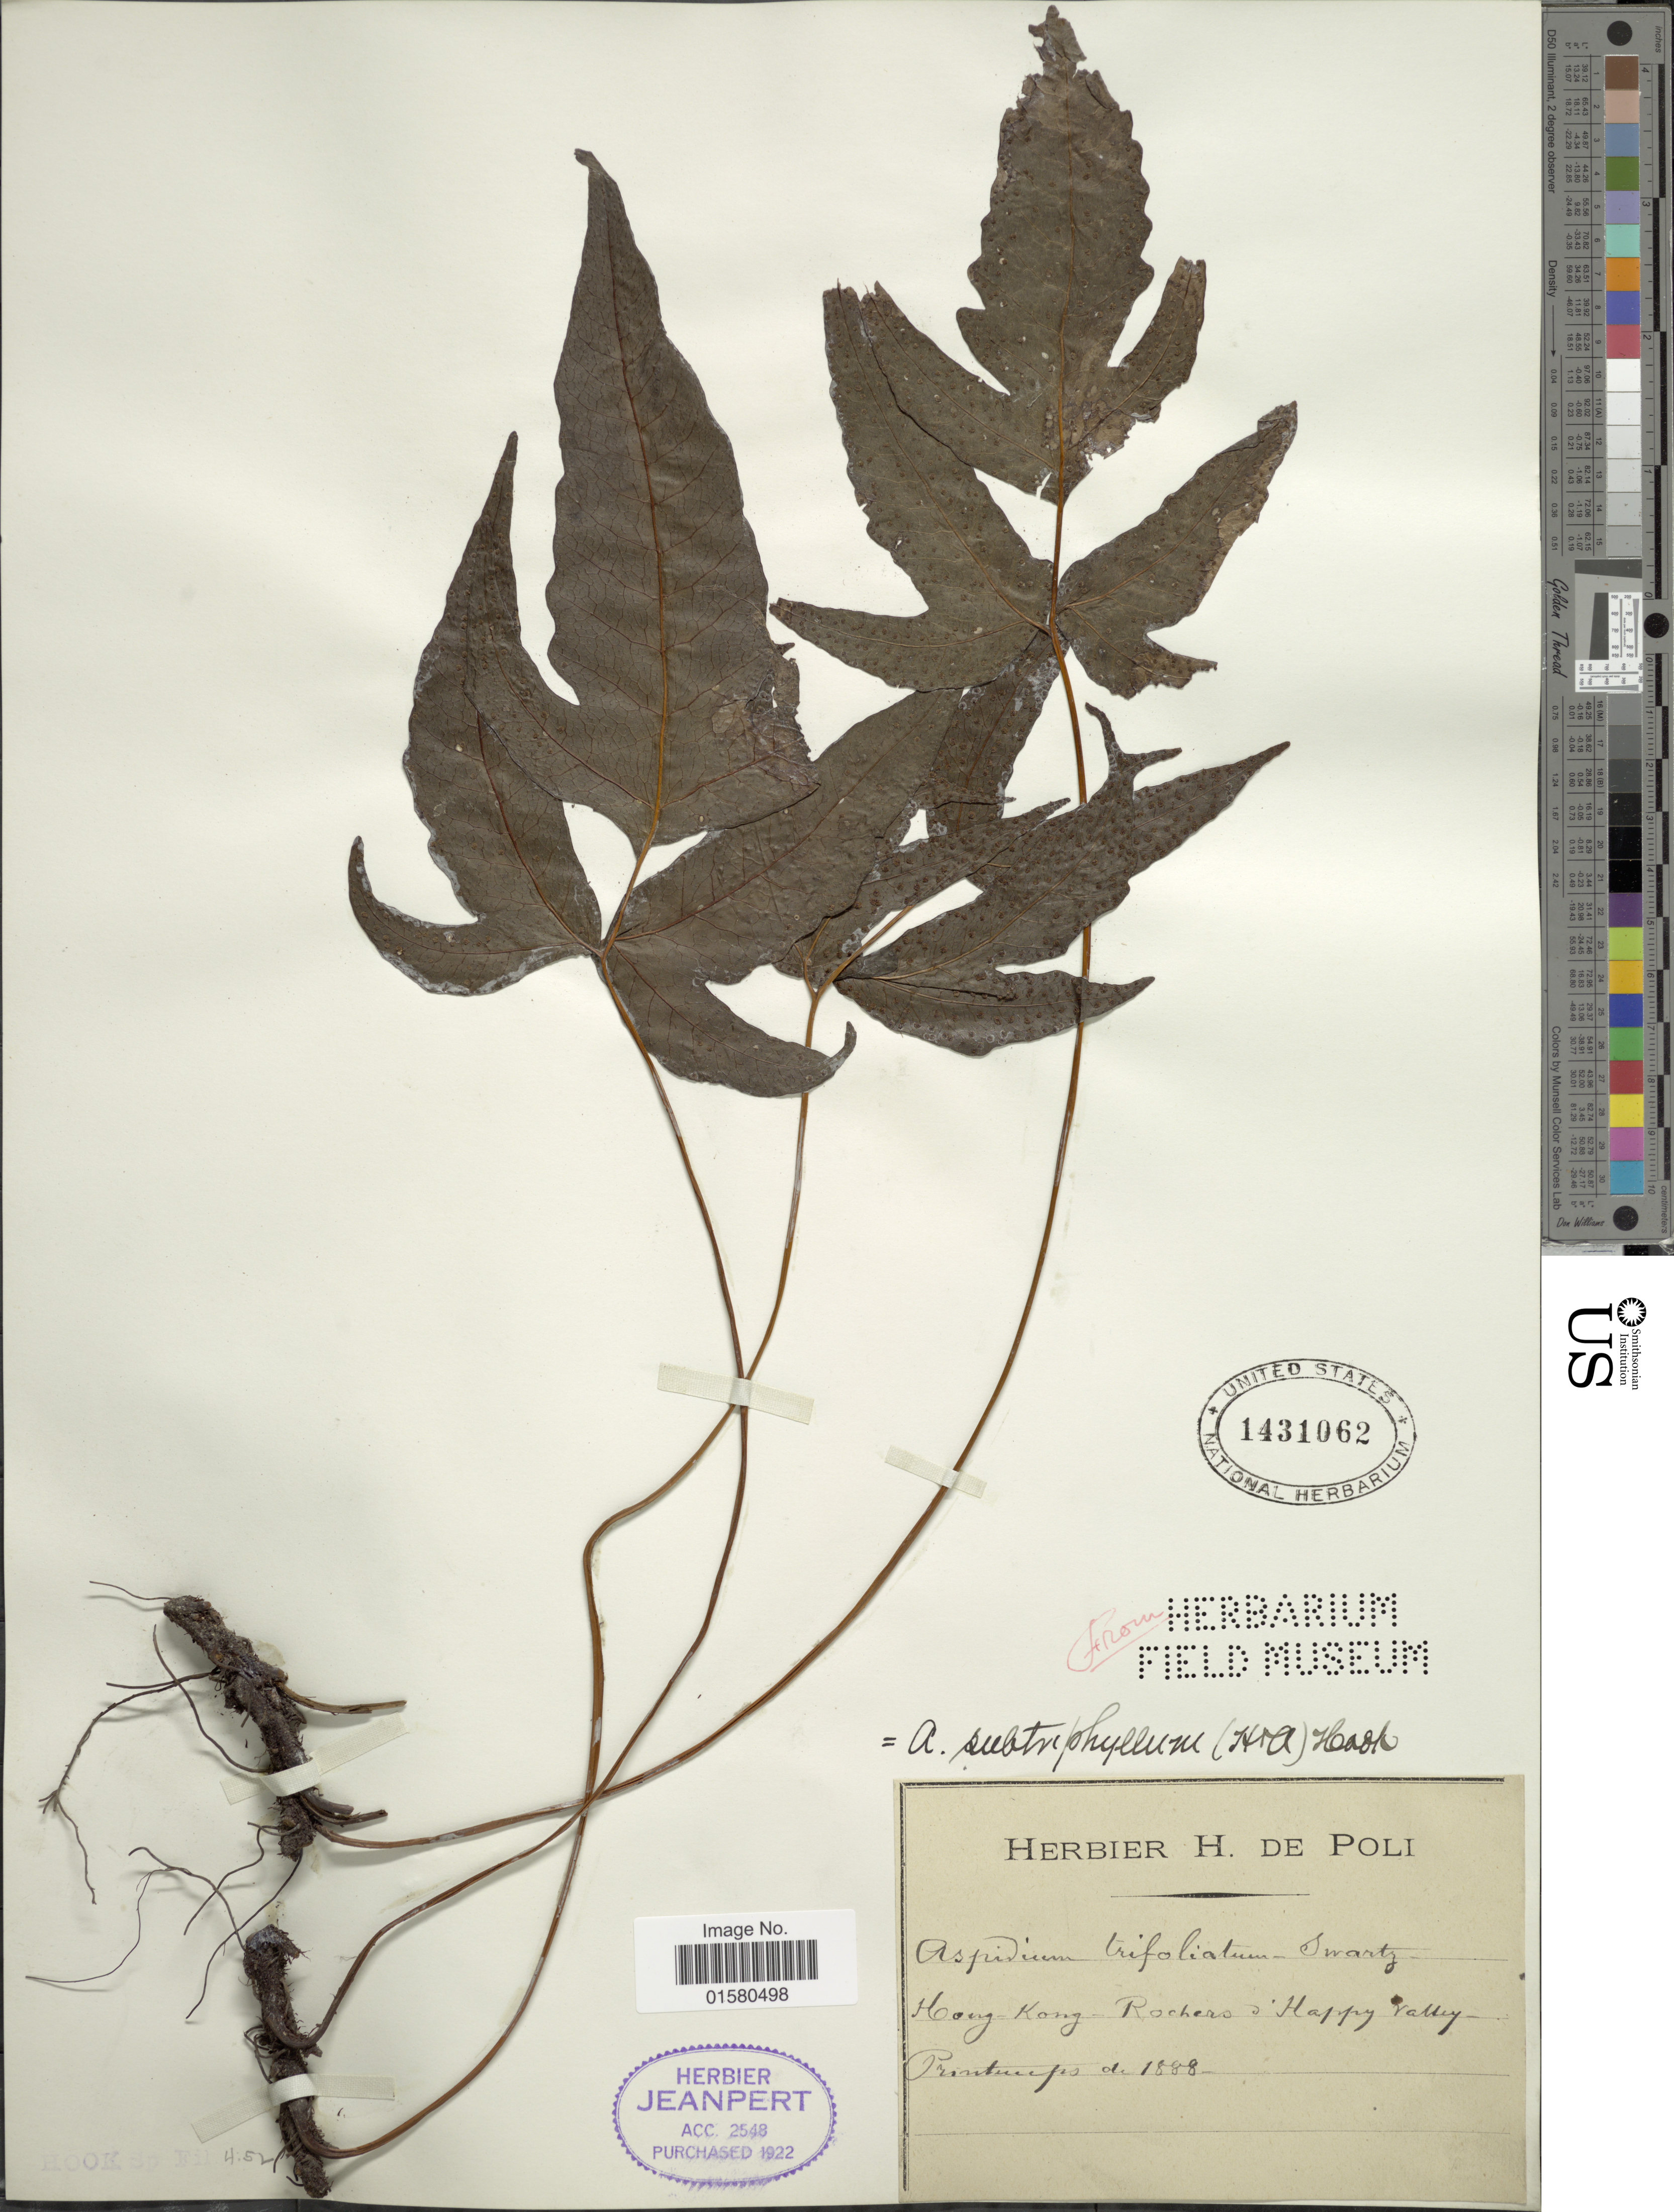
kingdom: Plantae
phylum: Tracheophyta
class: Polypodiopsida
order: Polypodiales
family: Tectariaceae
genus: Tectaria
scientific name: Tectaria subtriphylla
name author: (Hook. & Arn.) Copel.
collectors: ex herb. H. De Poli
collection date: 1888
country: China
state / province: Hong Kong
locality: Rocheros Happy Valley [interpreted]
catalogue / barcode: US 1431062